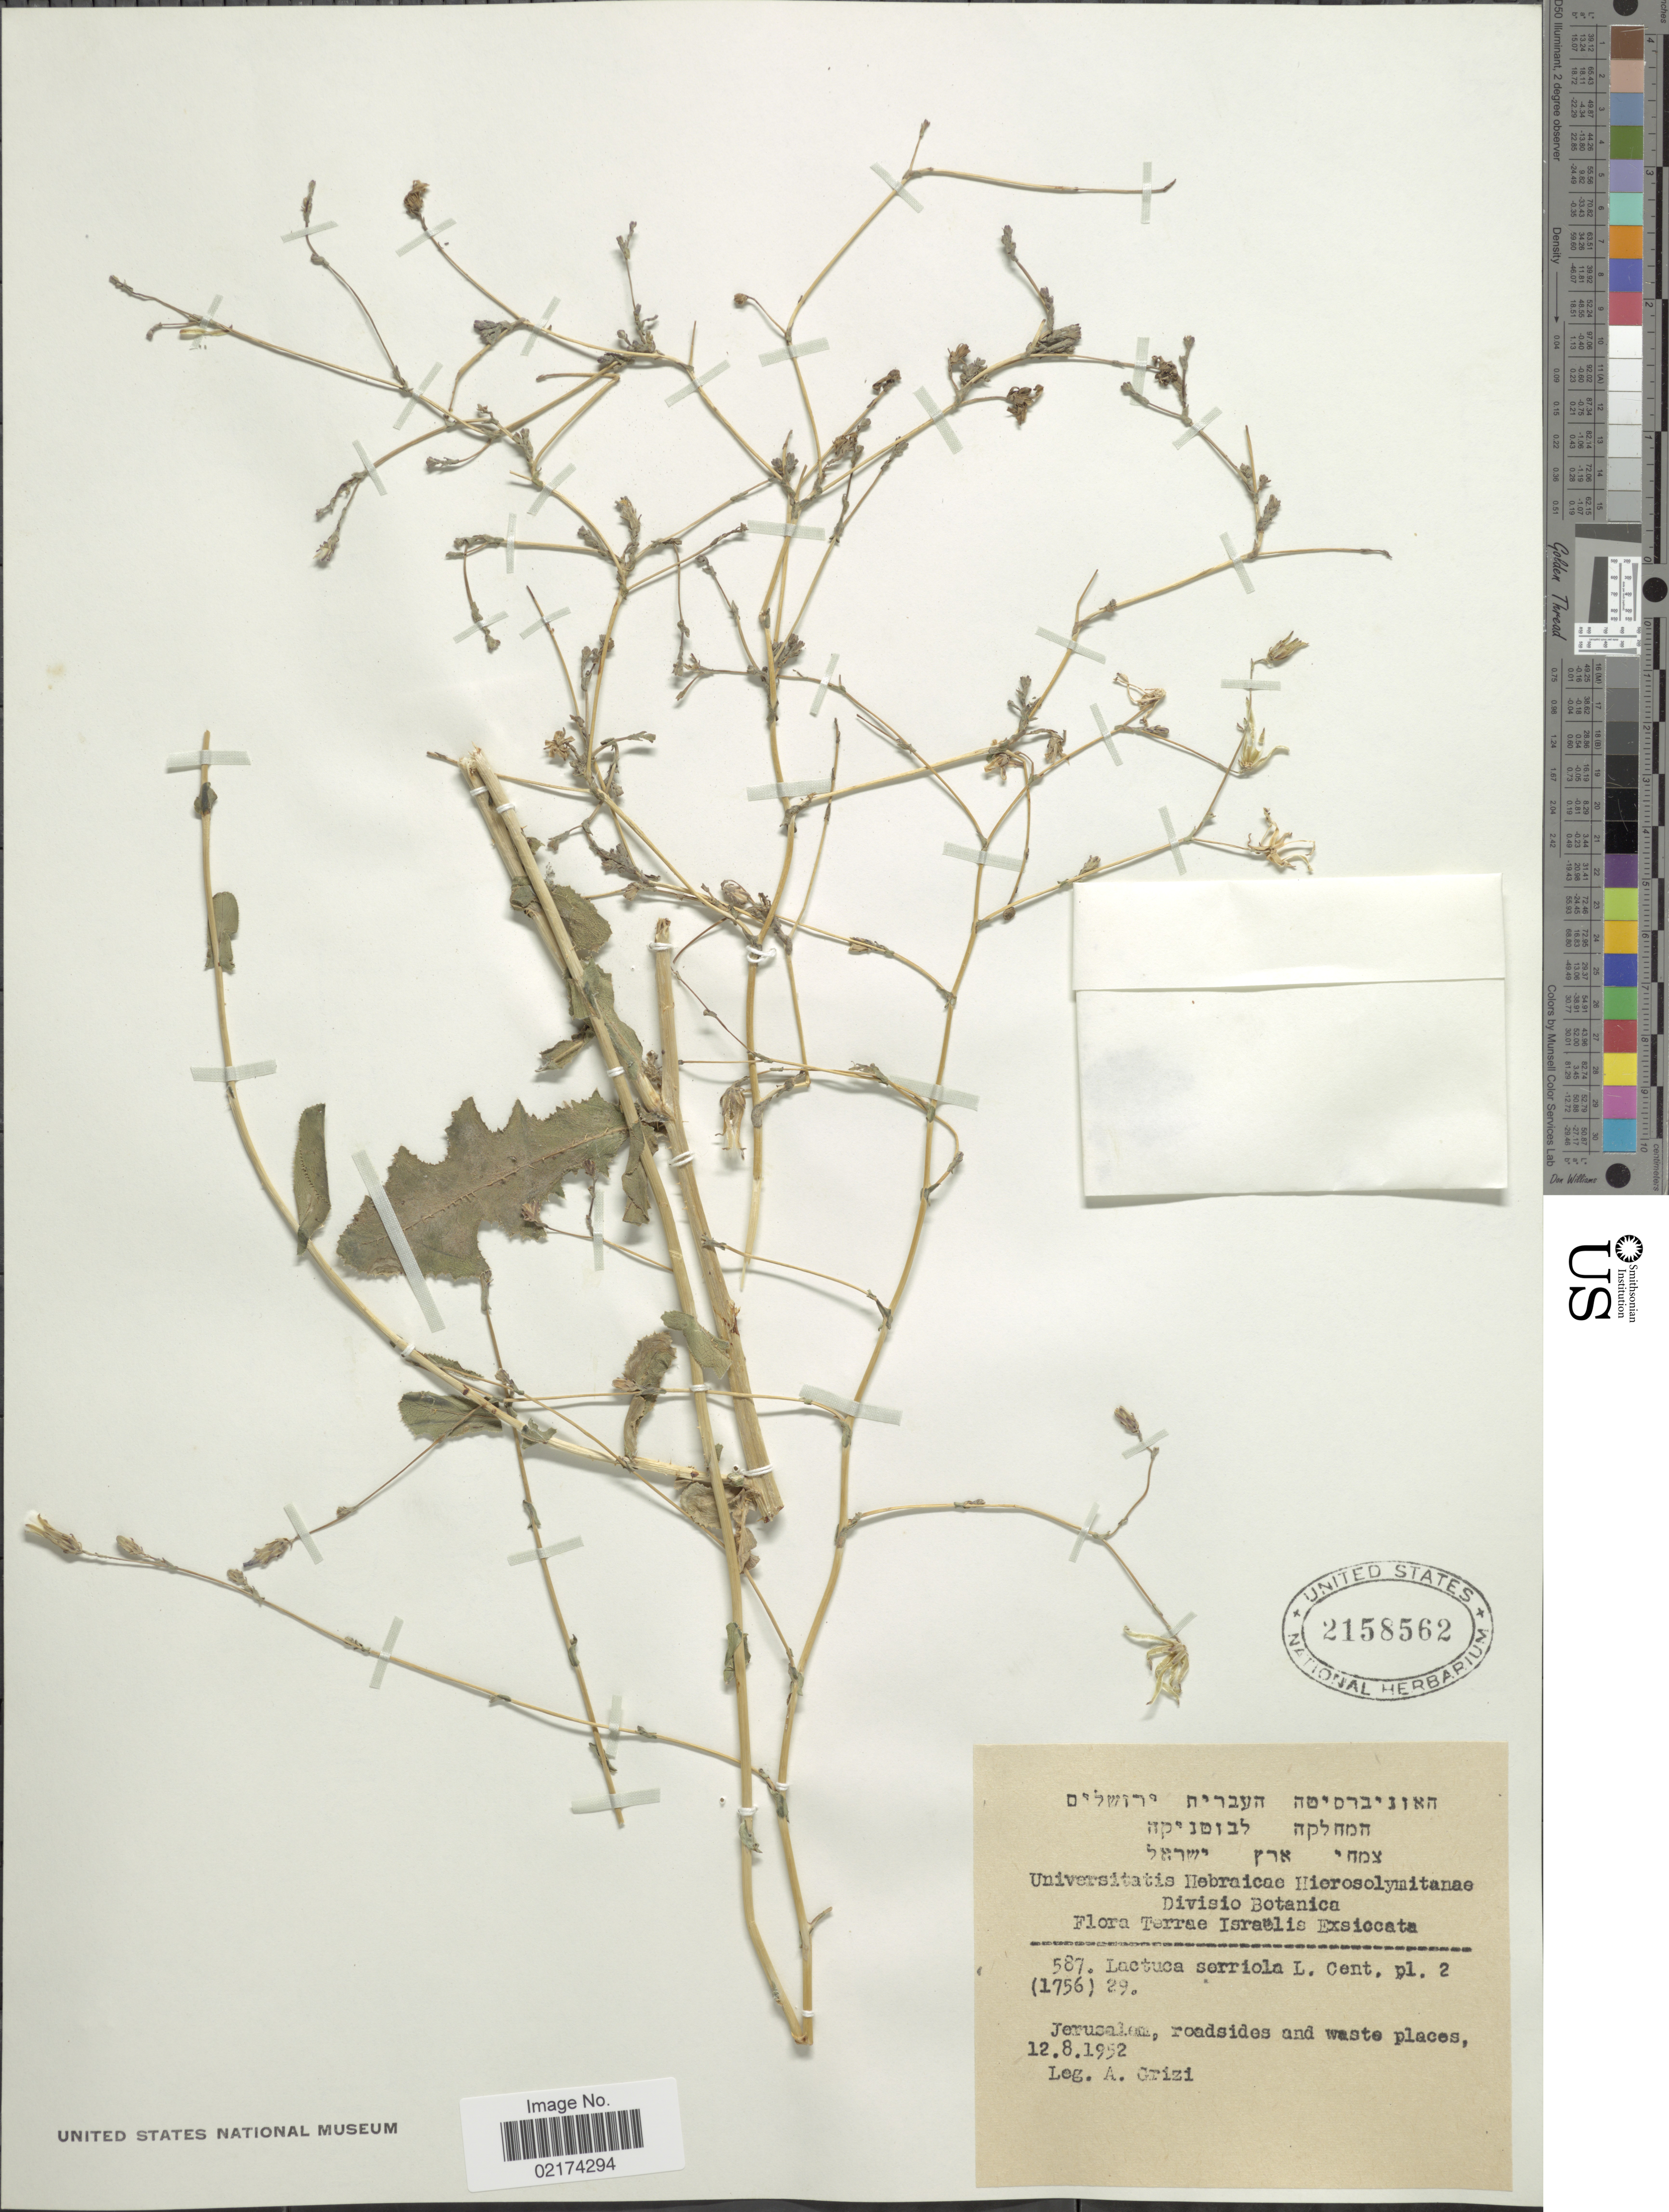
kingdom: Plantae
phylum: Tracheophyta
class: Magnoliopsida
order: Asterales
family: Asteraceae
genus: Lactuca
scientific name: Lactuca serriola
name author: L.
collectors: A. Grizi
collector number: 587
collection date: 1952-08-12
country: Israel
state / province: Jerusalem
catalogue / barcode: US 2158562